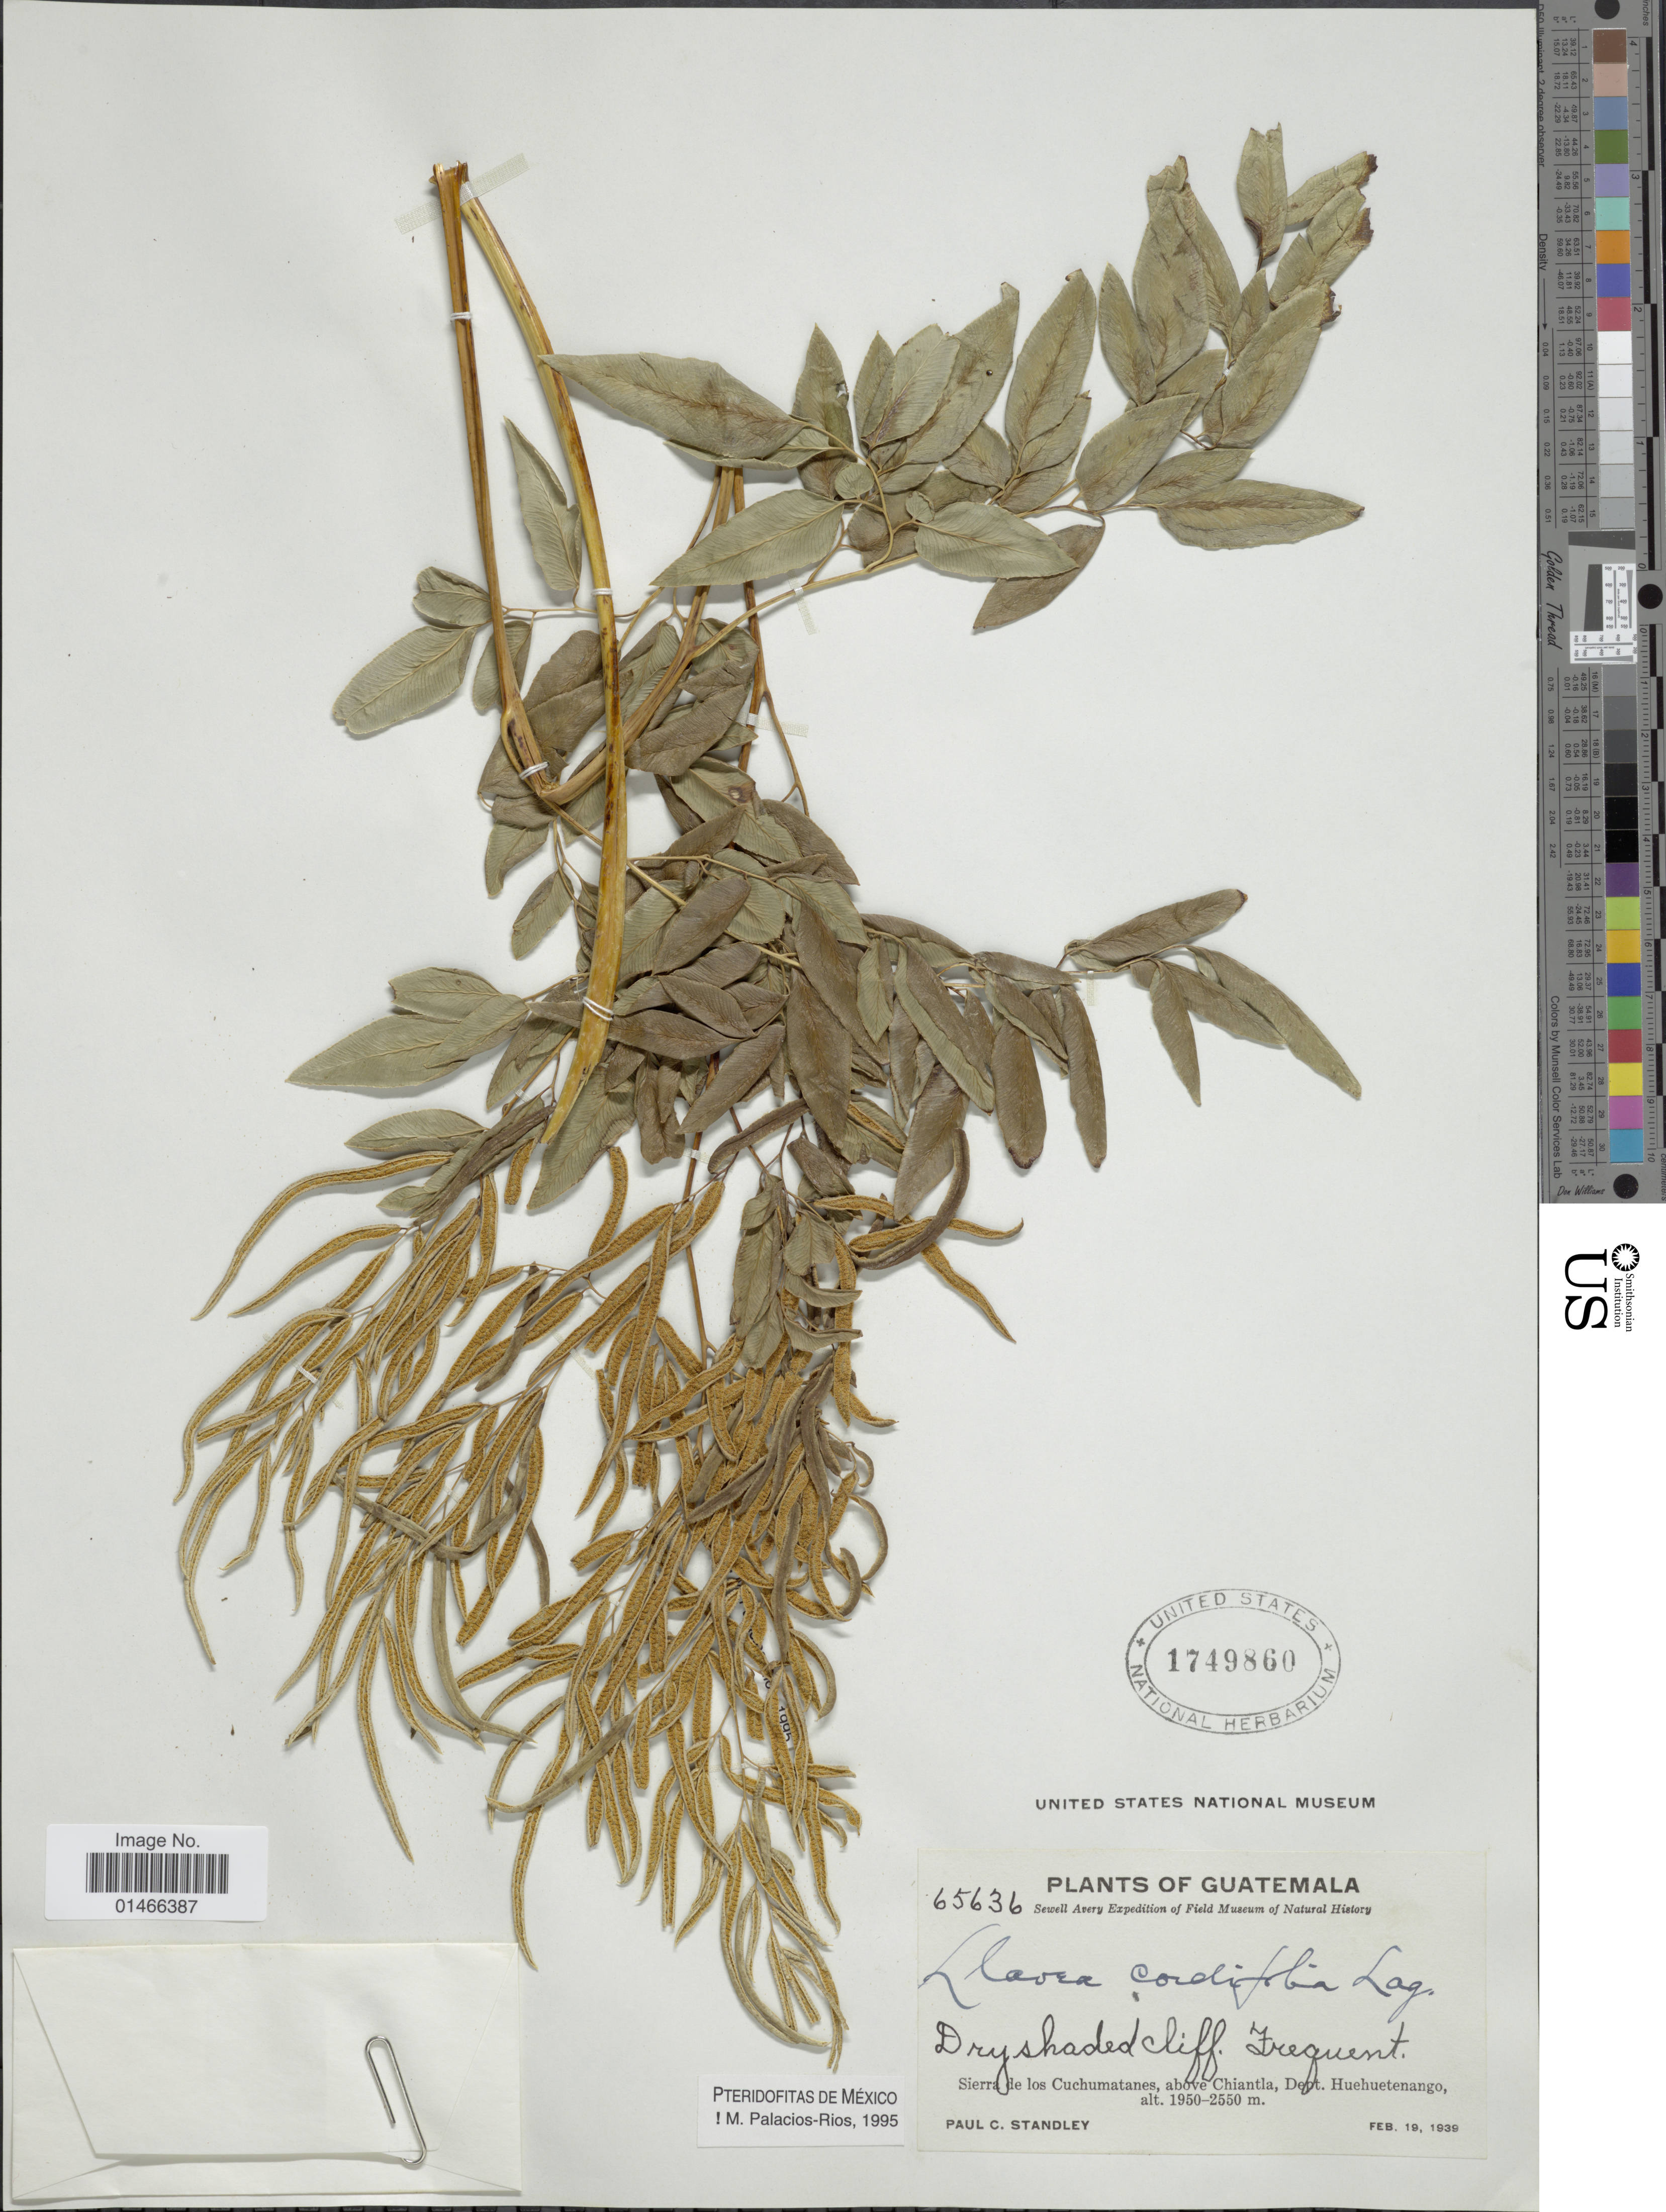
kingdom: Plantae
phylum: Tracheophyta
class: Polypodiopsida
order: Polypodiales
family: Pteridaceae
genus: Llavea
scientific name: Llavea cordifolia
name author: Lag.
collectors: P. C. Standley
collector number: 65636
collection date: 1939-02-19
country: Guatemala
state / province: Huehuetenango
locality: Sierra de los Cuchumatanes, above Chiantla.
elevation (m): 1950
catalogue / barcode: US 1749860